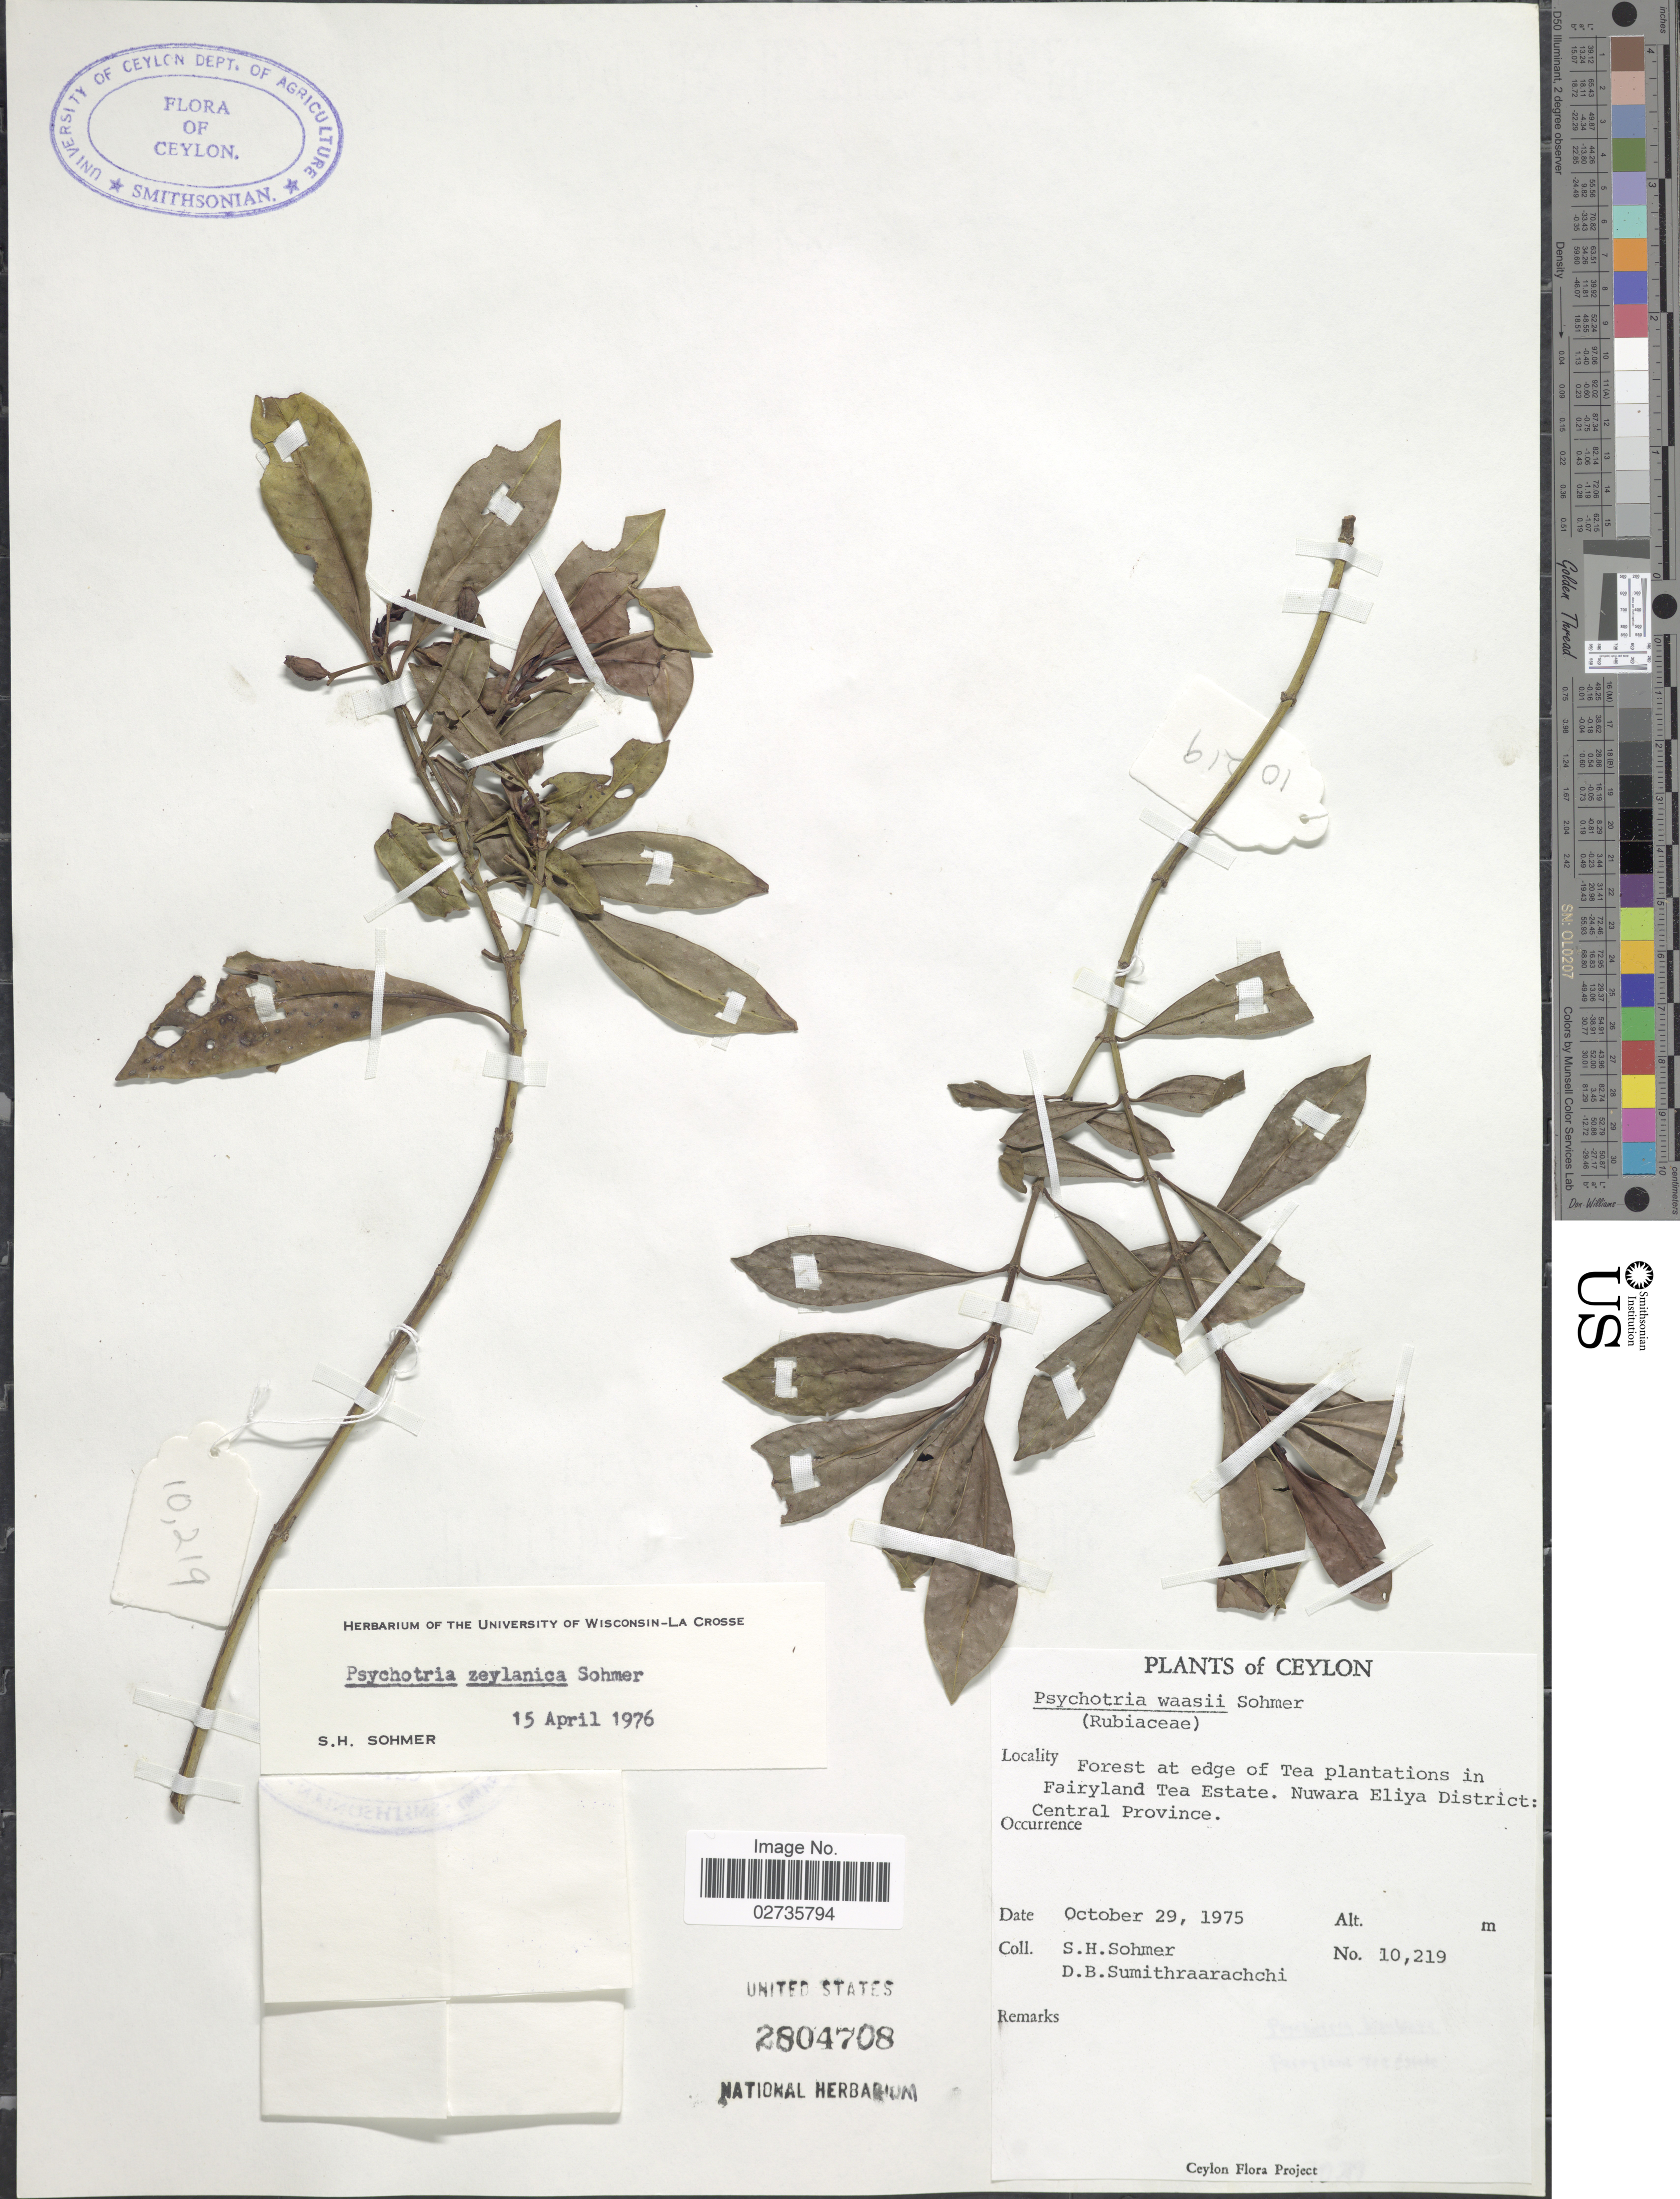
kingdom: Plantae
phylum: Tracheophyta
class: Magnoliopsida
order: Gentianales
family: Rubiaceae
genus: Psychotria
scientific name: Psychotria zeylanica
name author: Sohmer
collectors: S. H. Sohmer & D. B. Sumithraarachchi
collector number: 10219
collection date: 1975-10-29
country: Sri Lanka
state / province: Central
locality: Ceylon, Forest at edge of Tea Plantations in Fairlyland Tea Estate. Nuwara Eliya District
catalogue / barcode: US 2804708